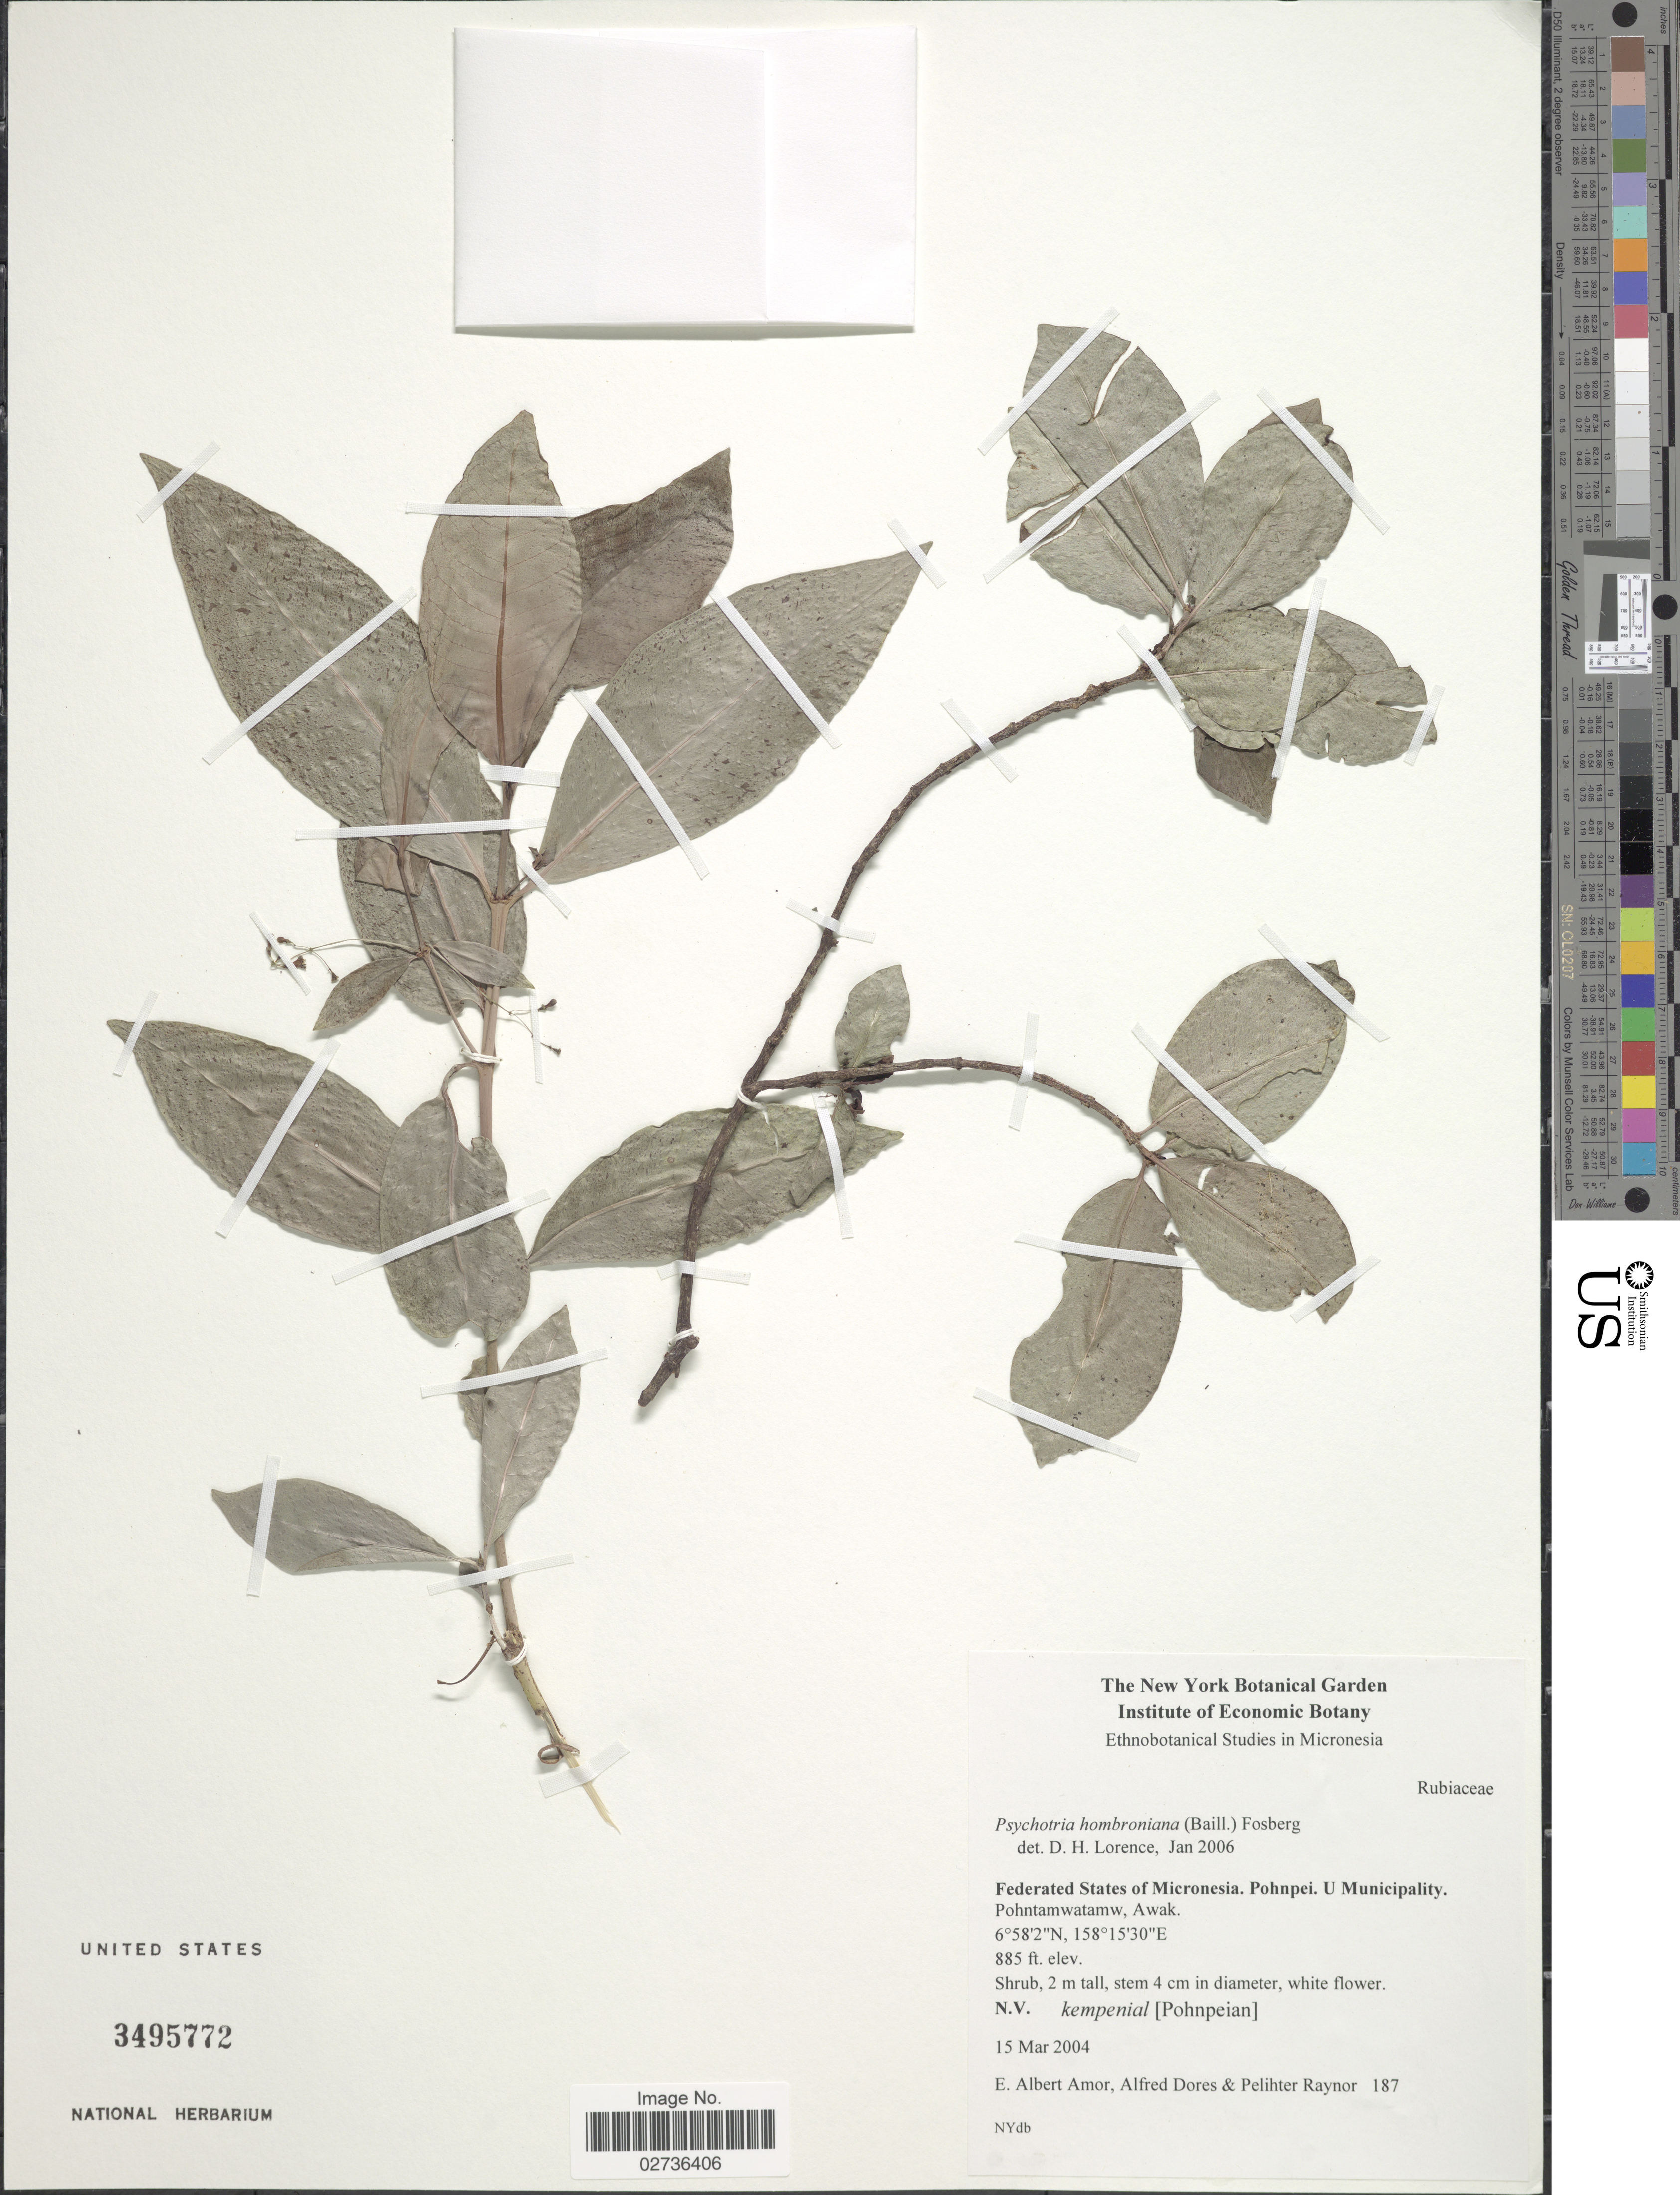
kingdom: Plantae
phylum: Tracheophyta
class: Magnoliopsida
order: Gentianales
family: Rubiaceae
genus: Psychotria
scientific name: Psychotria hombroniana var. squarrosa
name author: (Valeton) Fosberg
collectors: E. A. Amor, A. Dores & P. Raynor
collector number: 187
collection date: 2004-03-15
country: Micronesia, Federated States of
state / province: Pohnpei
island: Pohnpei [Ponape]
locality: Federated States of Micronesia, Pohnpei, U Municipality, Pohntamwatamw, Awak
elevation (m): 270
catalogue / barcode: US 3495772